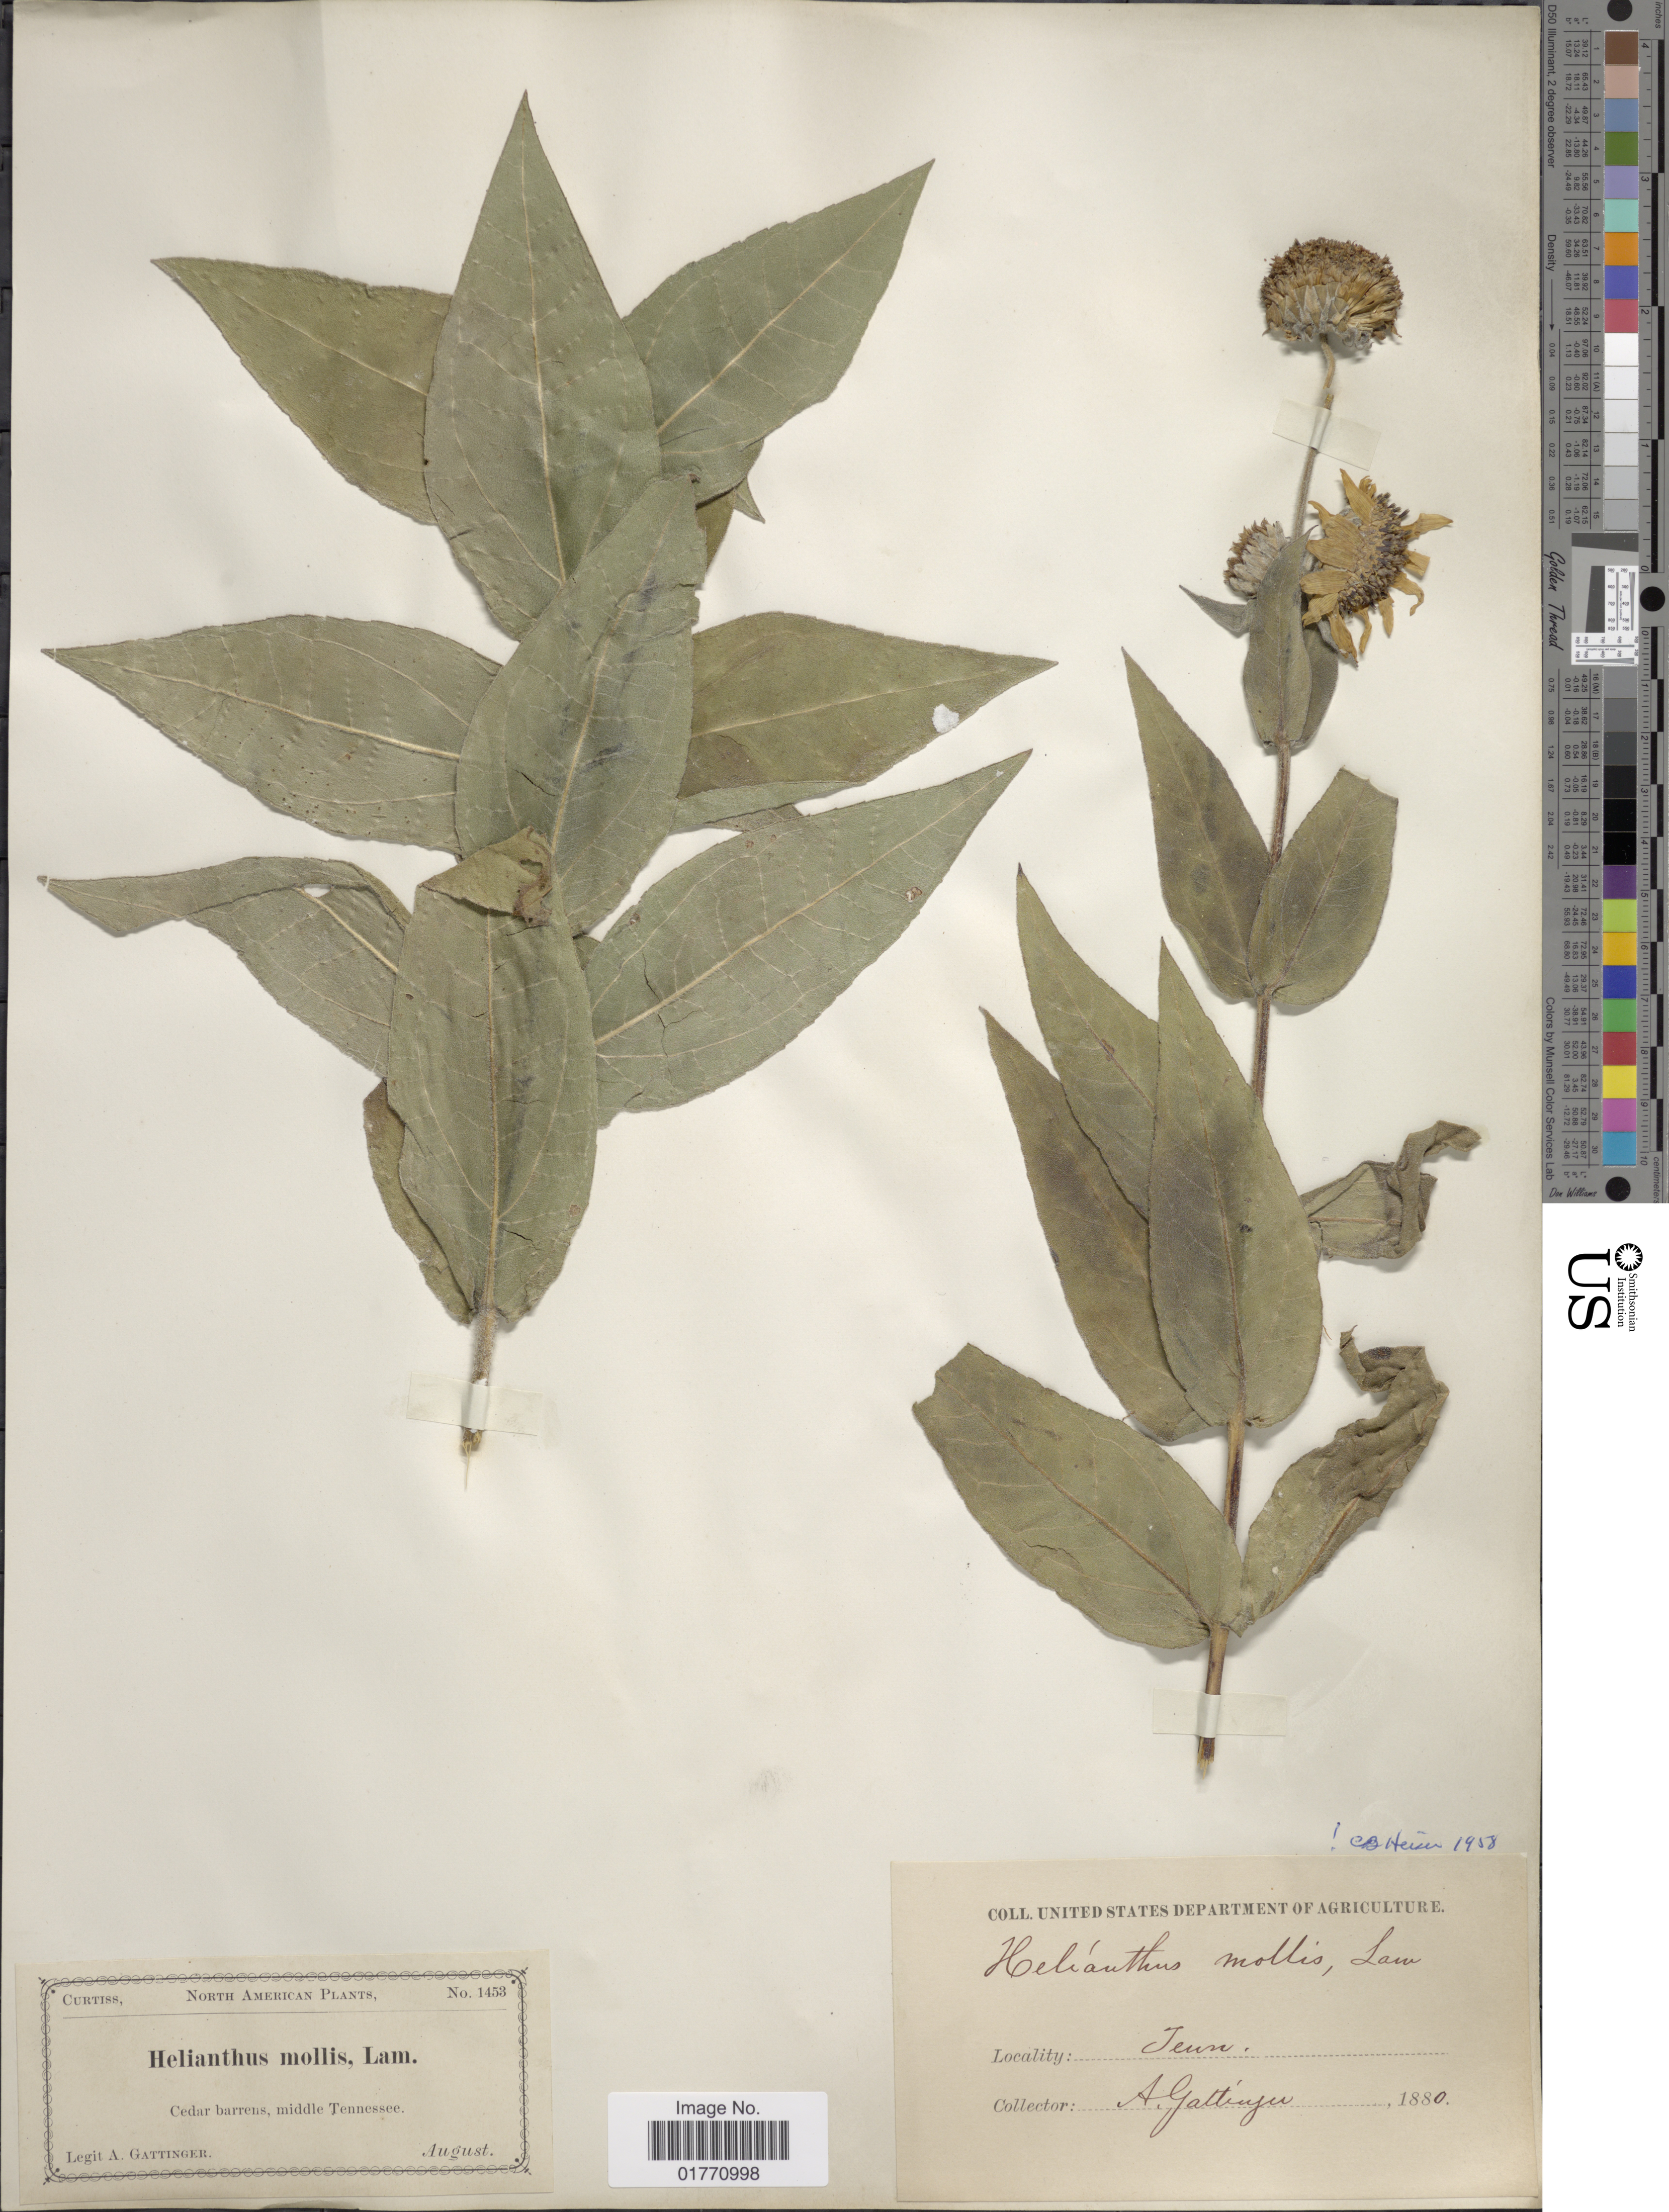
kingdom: Plantae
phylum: Tracheophyta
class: Magnoliopsida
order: Asterales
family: Asteraceae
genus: Helianthus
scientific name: Helianthus mollis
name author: Lam.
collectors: A. Gattinger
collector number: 1453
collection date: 1880-08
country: United States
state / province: Tennessee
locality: Cedar barrens, middle Tennessee.